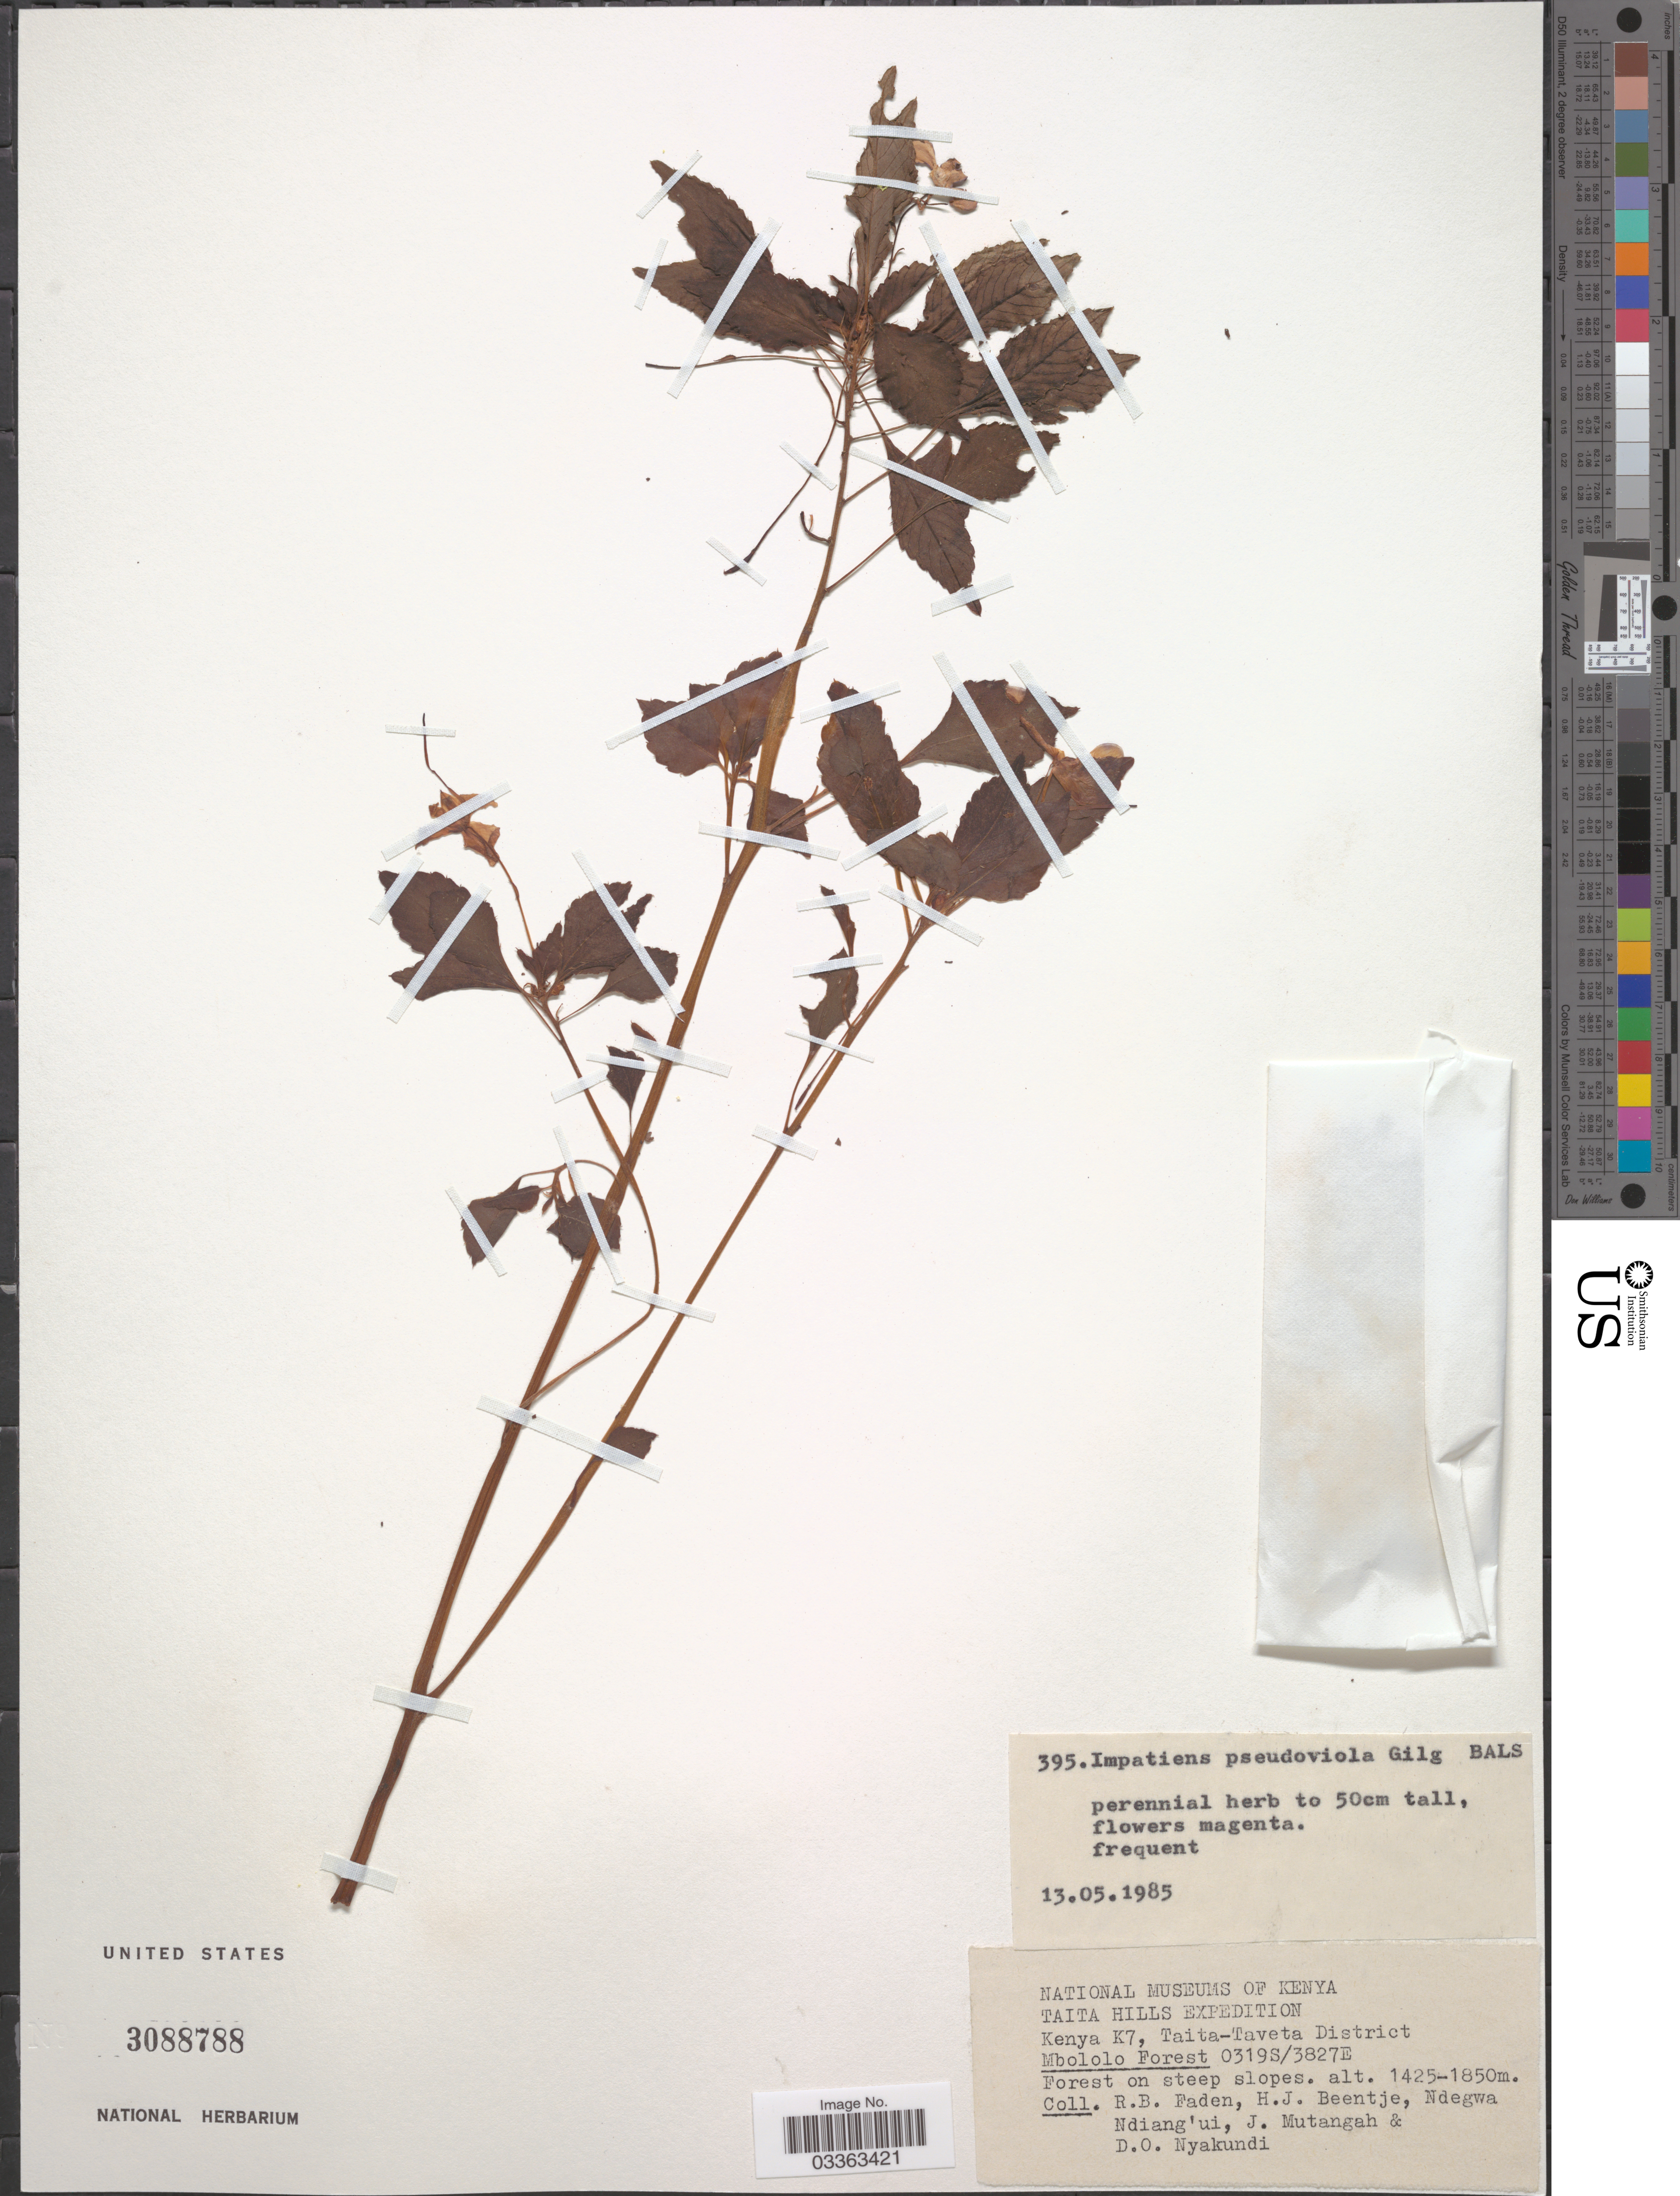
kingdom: Plantae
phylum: Tracheophyta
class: Magnoliopsida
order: Ericales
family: Balsaminaceae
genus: Impatiens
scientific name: Impatiens pseudoviola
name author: Gilg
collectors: R. B. Faden, H. J. Beentje, Ndegwa Ndiang'ui, J. Mutangah & D. Nyakundi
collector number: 395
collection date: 1985-05-13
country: Kenya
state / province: Taita Taveta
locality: Taita Hills, K7, Taita-Taveta District, Mbololo Forest.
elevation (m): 1425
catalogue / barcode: US 3088788